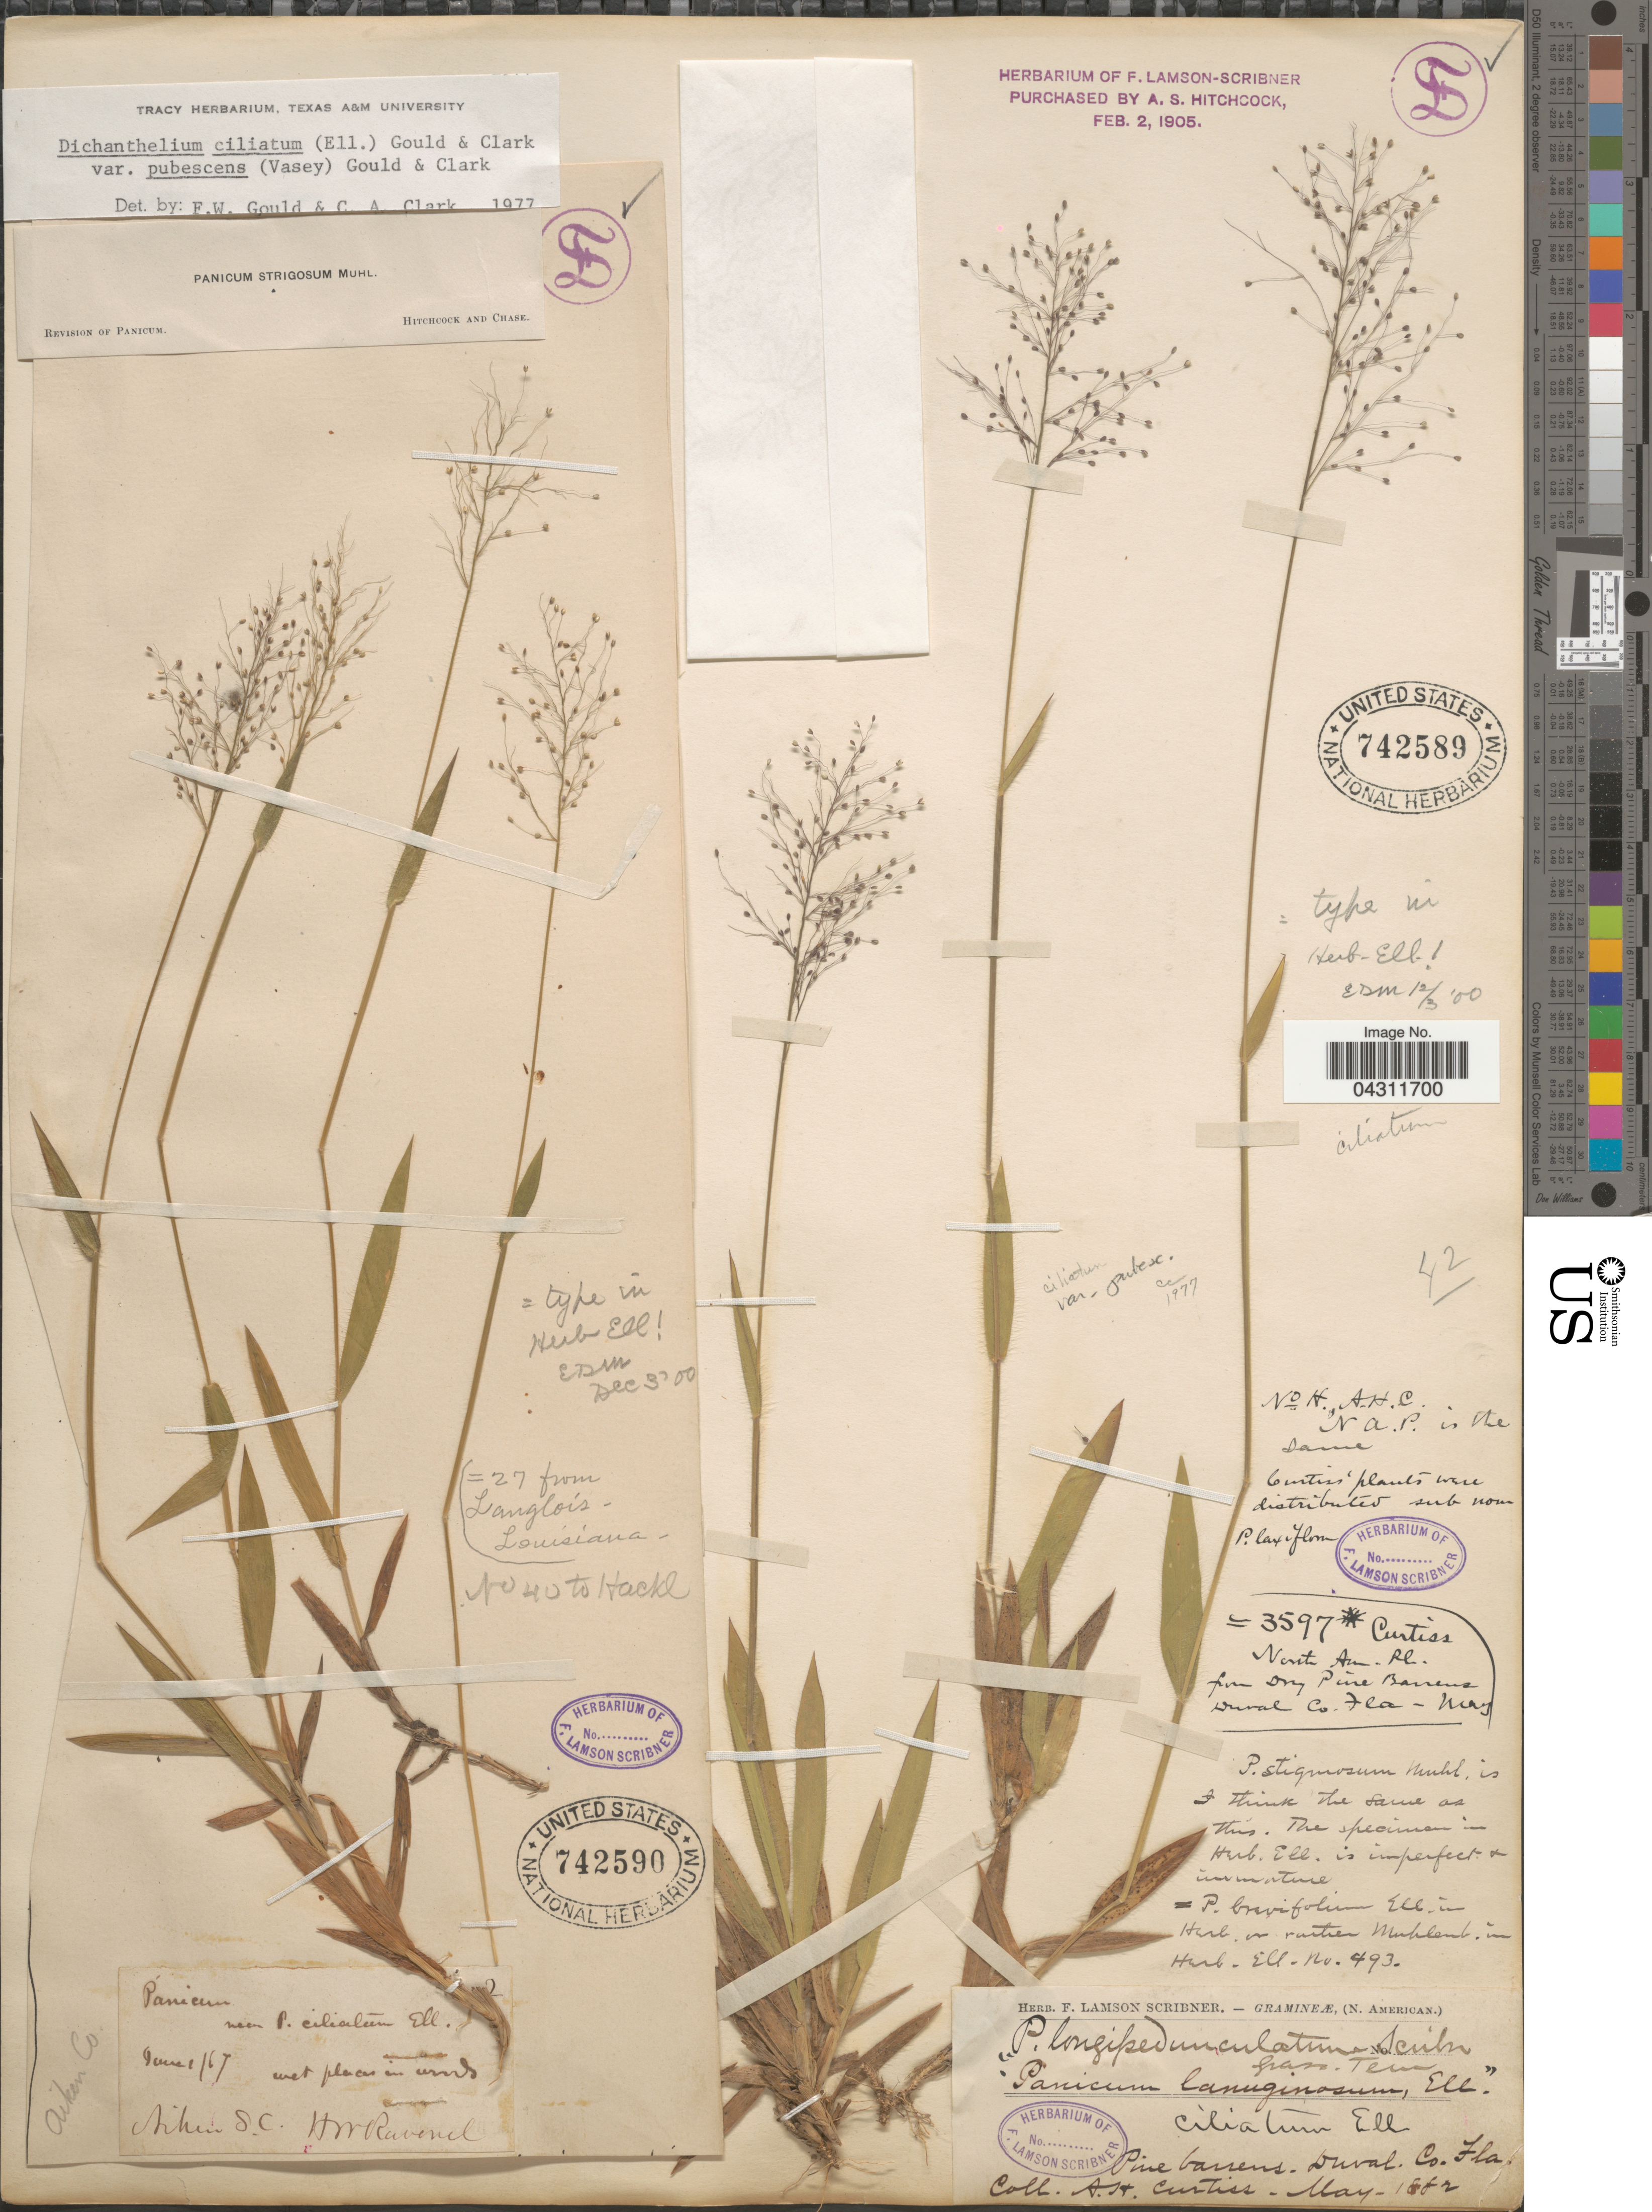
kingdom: Plantae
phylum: Tracheophyta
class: Liliopsida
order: Poales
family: Poaceae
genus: Dichanthelium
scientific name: Dichanthelium strigosum var. glabrescens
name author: (Griseb.) Freckmann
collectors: A. H. Curtiss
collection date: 1882-05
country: United States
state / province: Florida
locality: Pine barrens-Duval. Co.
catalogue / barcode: US 742589-2